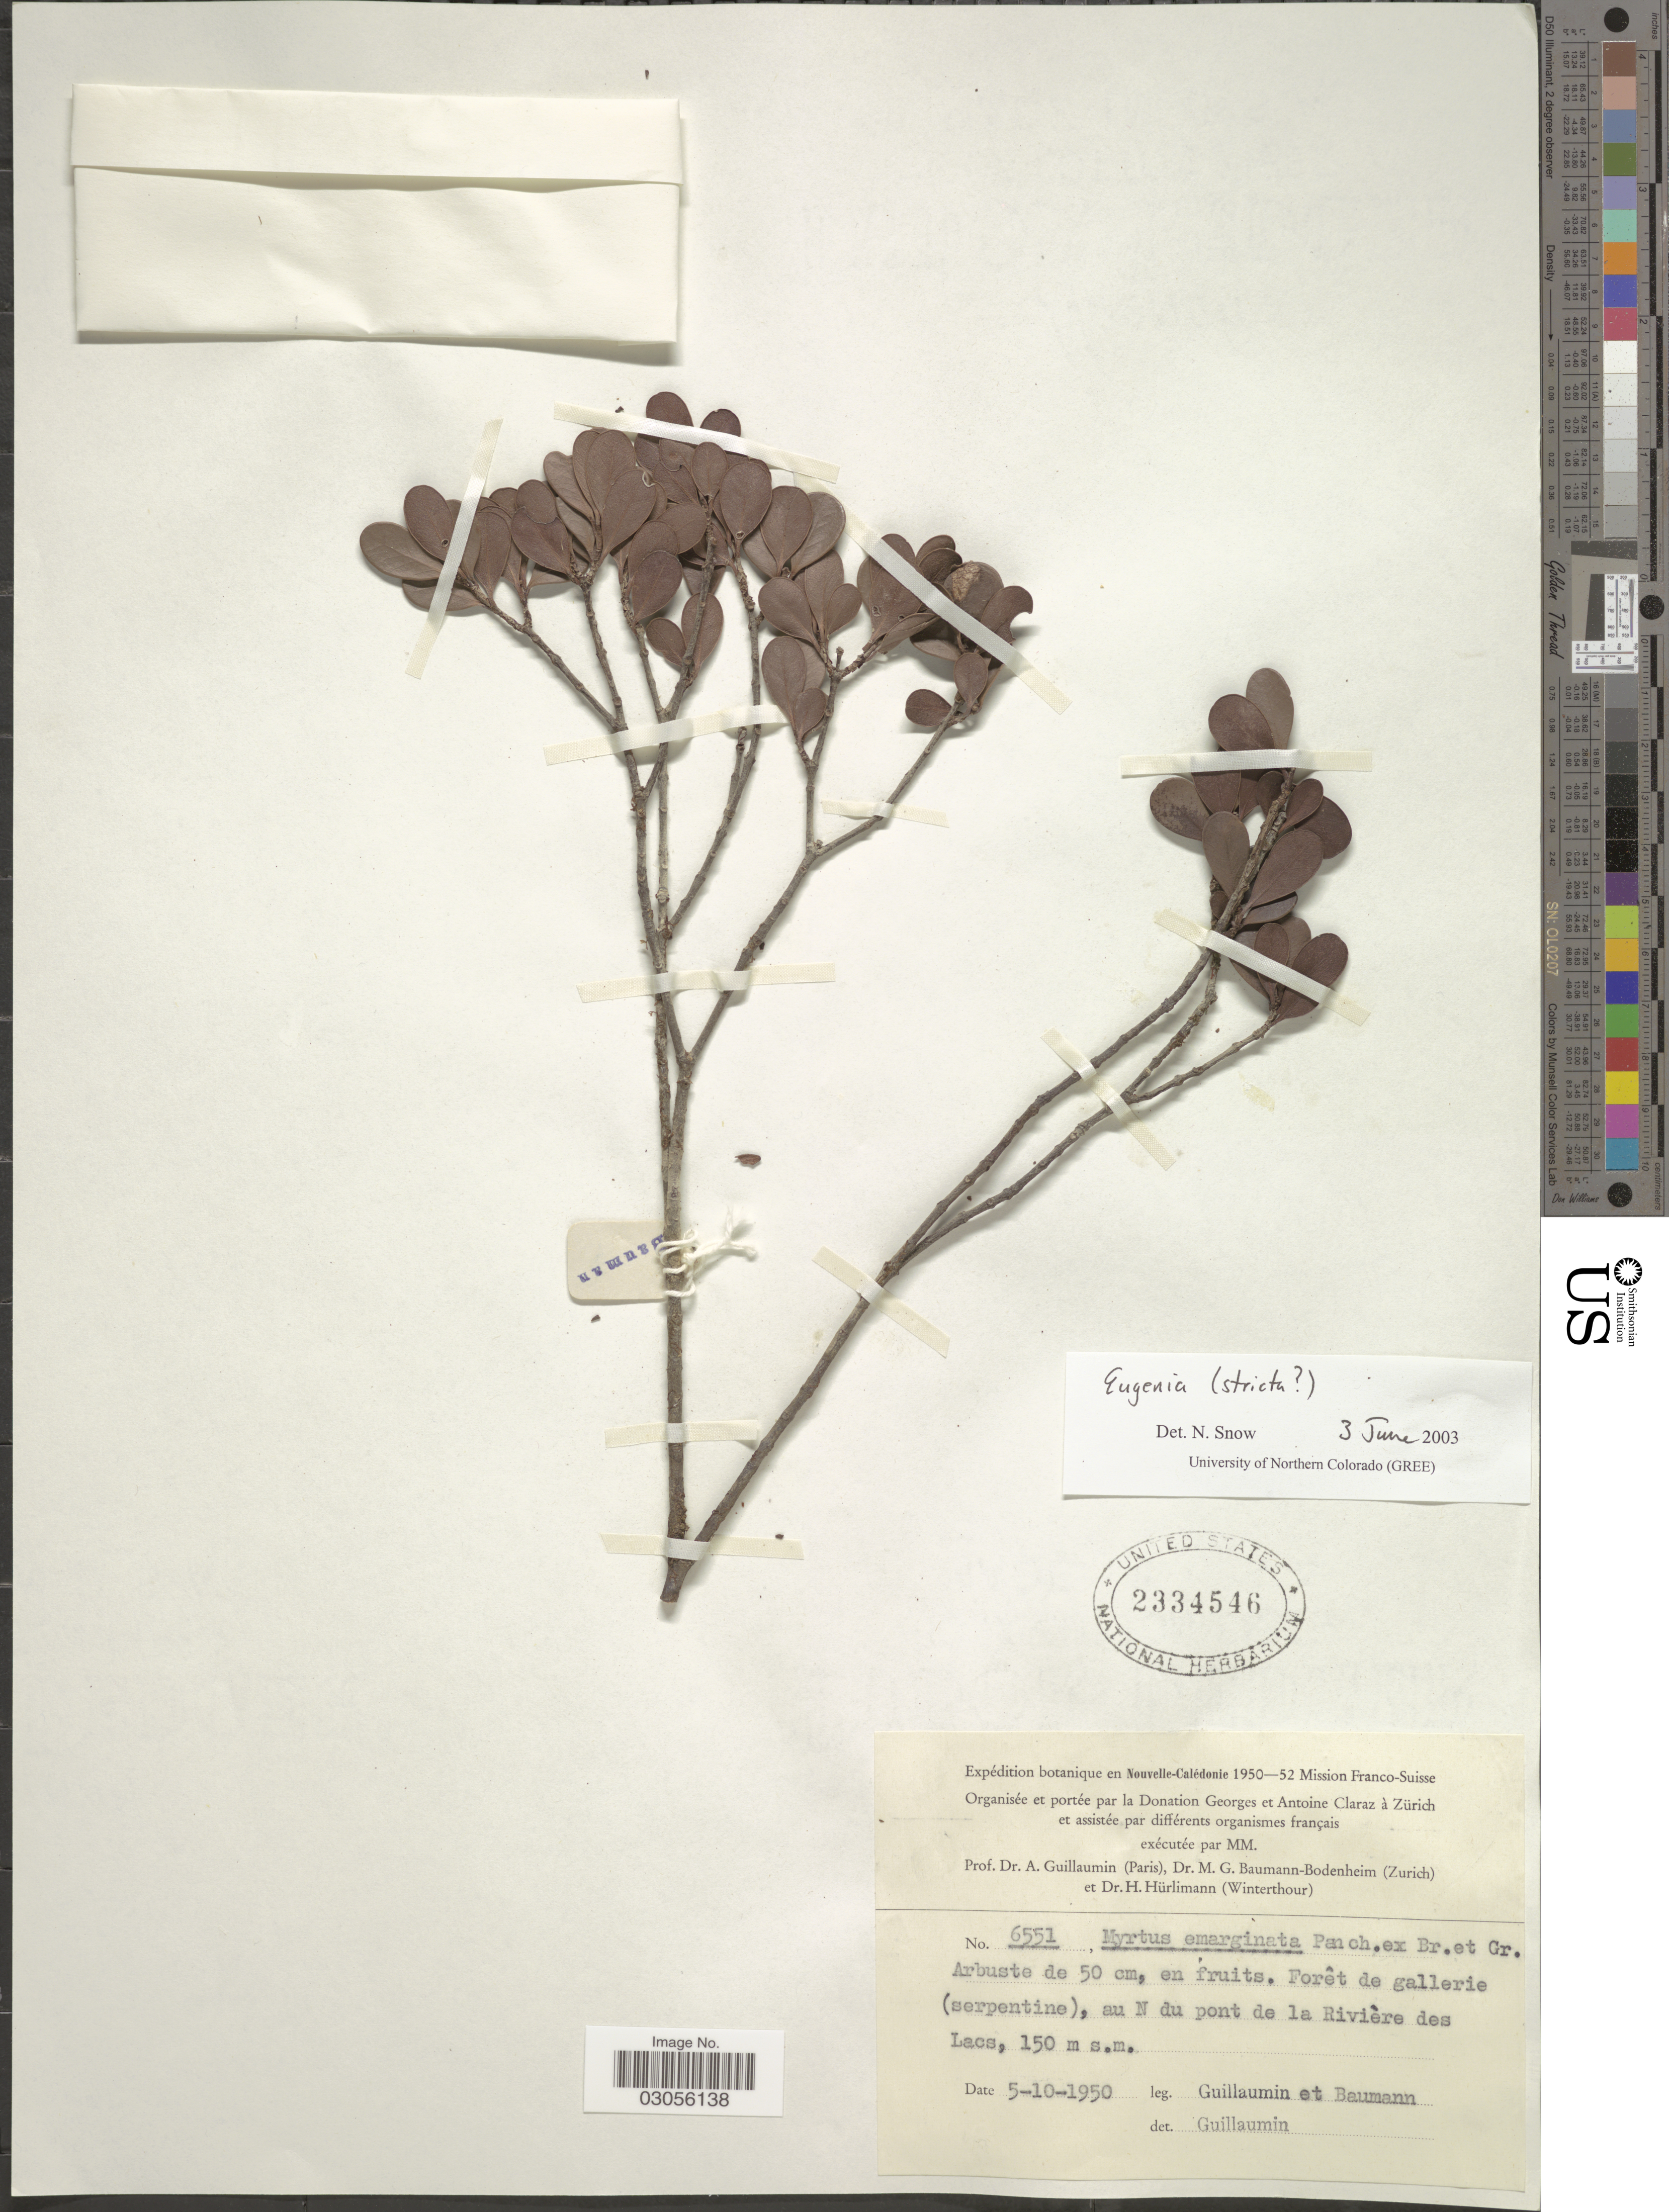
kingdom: Plantae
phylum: Tracheophyta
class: Magnoliopsida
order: Myrtales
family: Myrtaceae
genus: Eugenia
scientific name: Eugenia sp.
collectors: A. Guillaumin & M. G. Baumann-Bodenheim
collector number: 6551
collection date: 1950-10-05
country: New Caledonia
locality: Forêt de gallerie (serpentine), au N du pont de la Rivière des Lacs.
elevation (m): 150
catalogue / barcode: US 2334546